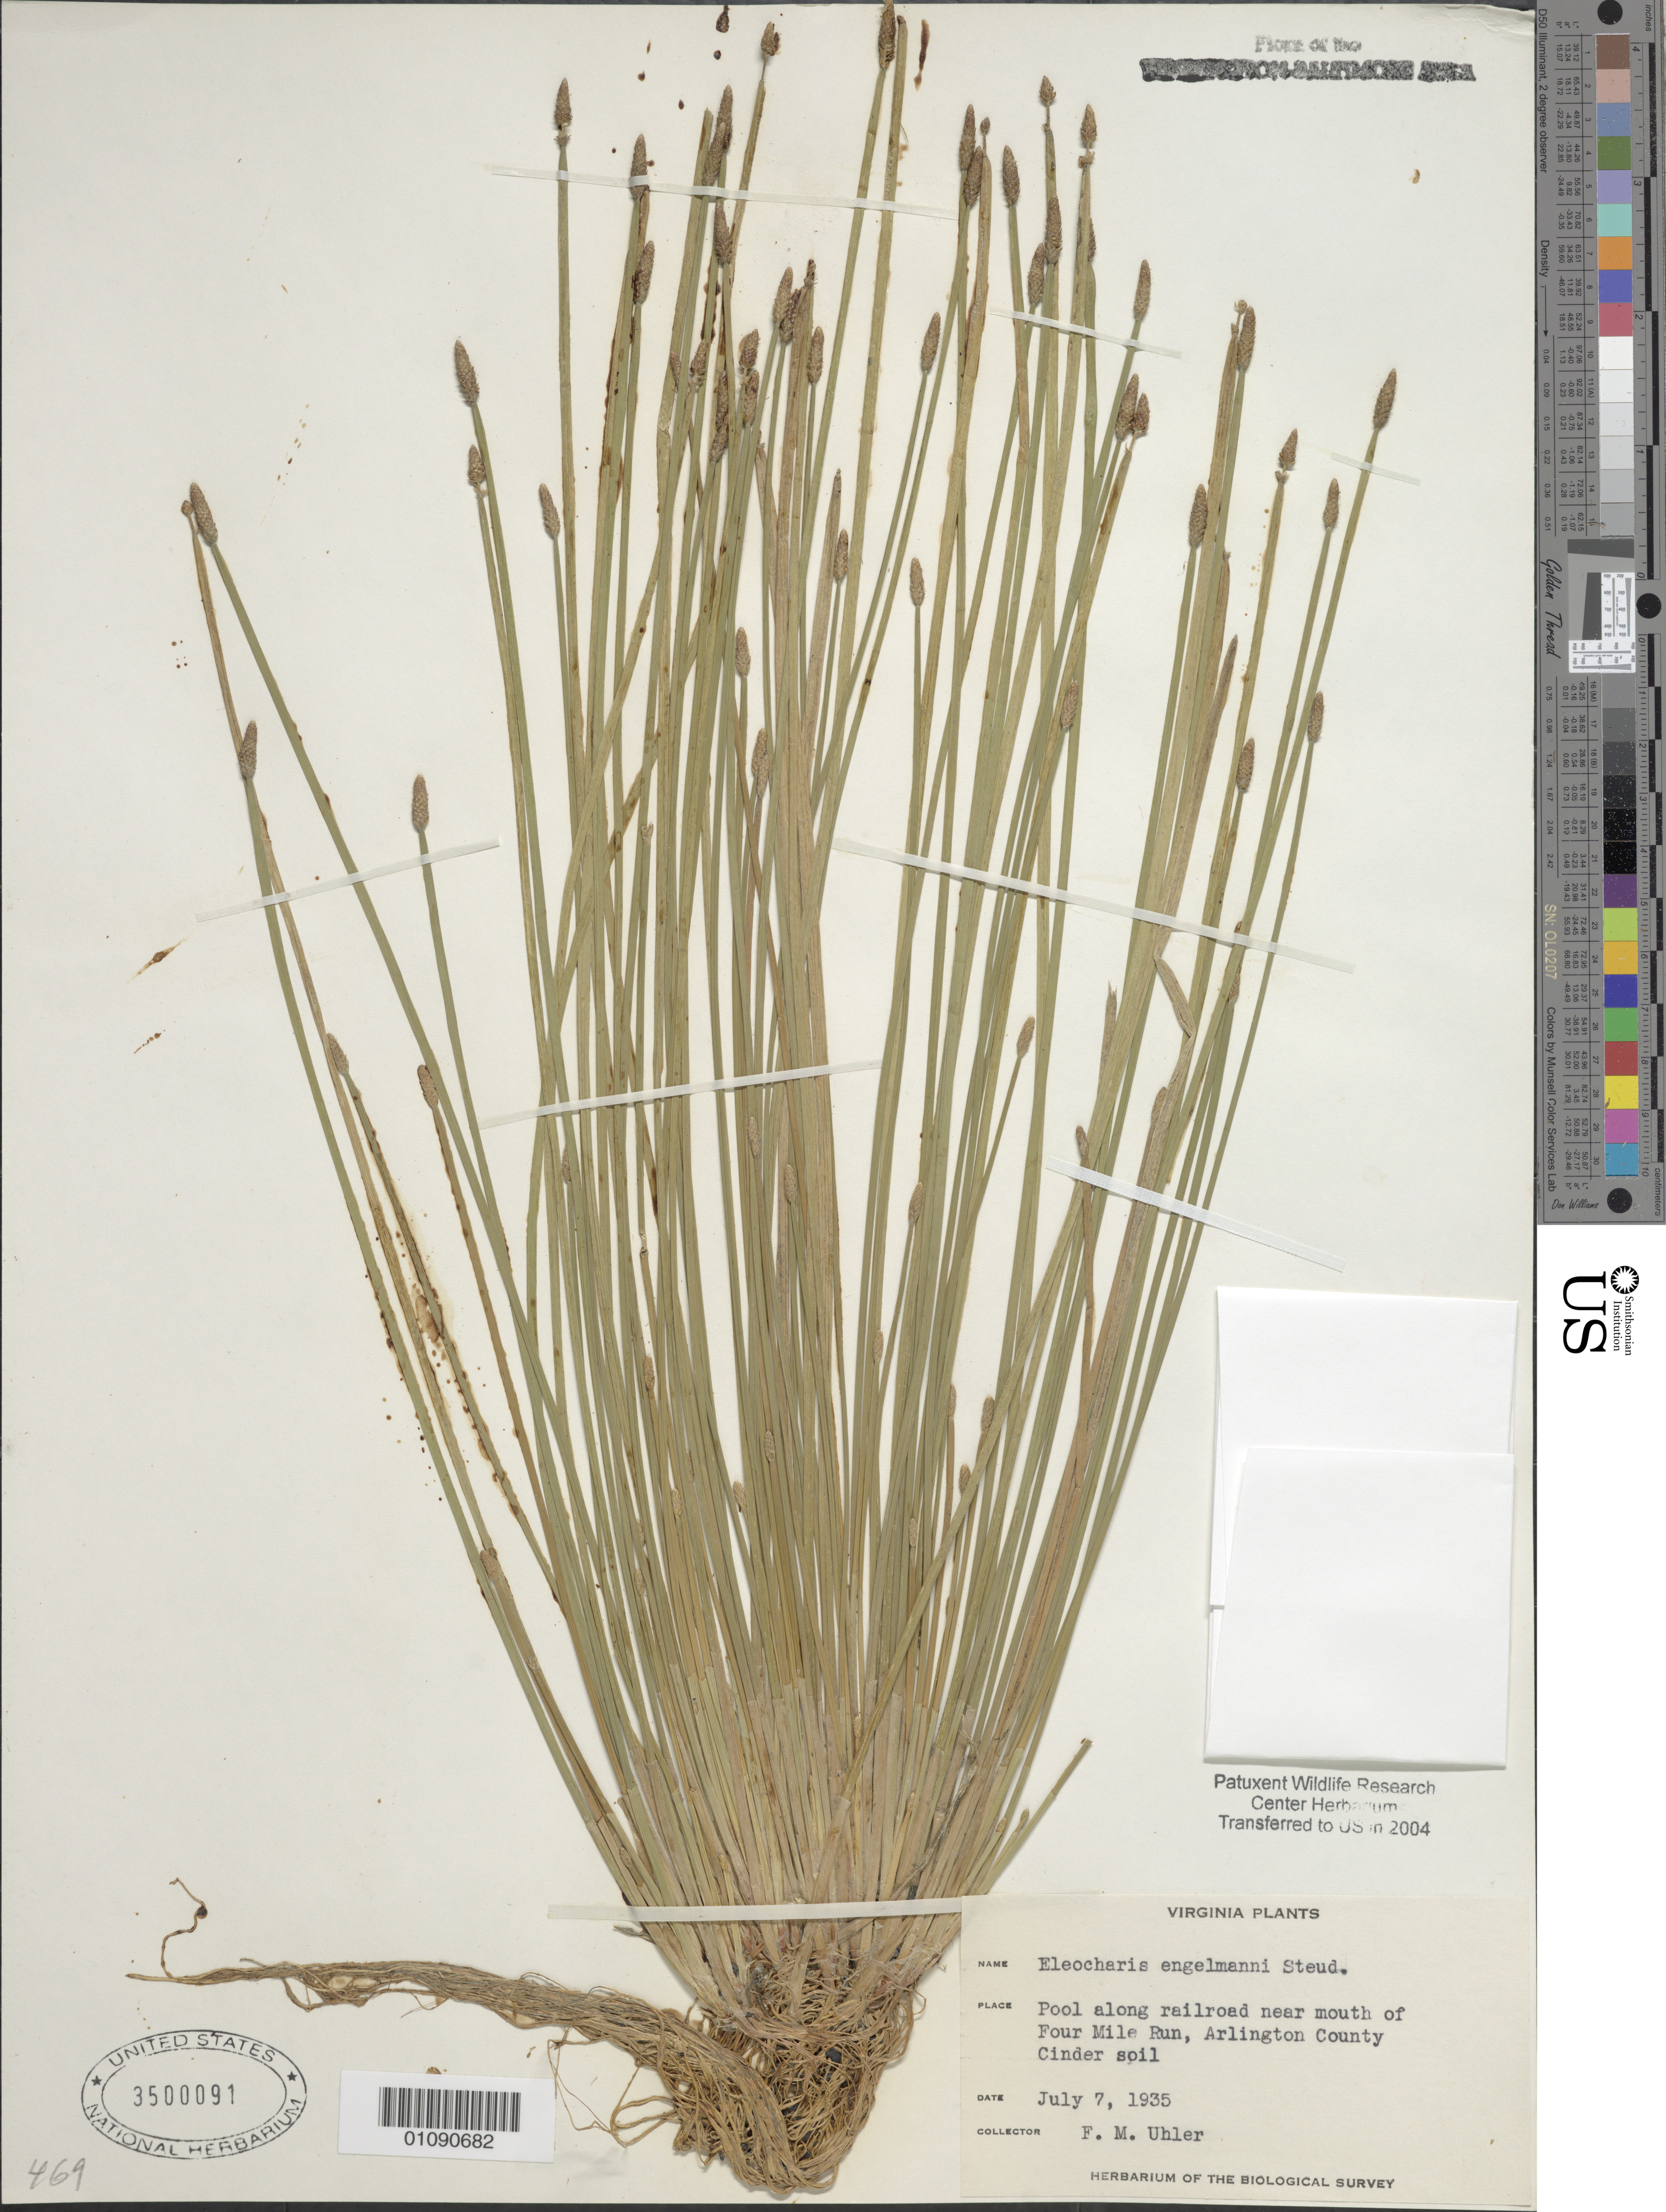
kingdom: Plantae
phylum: Tracheophyta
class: Liliopsida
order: Poales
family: Cyperaceae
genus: Eleocharis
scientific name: Eleocharis engelmannii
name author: Steud.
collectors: F. M. Uhler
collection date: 1935-07-07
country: United States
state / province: Virginia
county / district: Arlington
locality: Pool along railroad near mouth of Four Mile Run.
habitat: Cinder soil.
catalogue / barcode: US 3500091